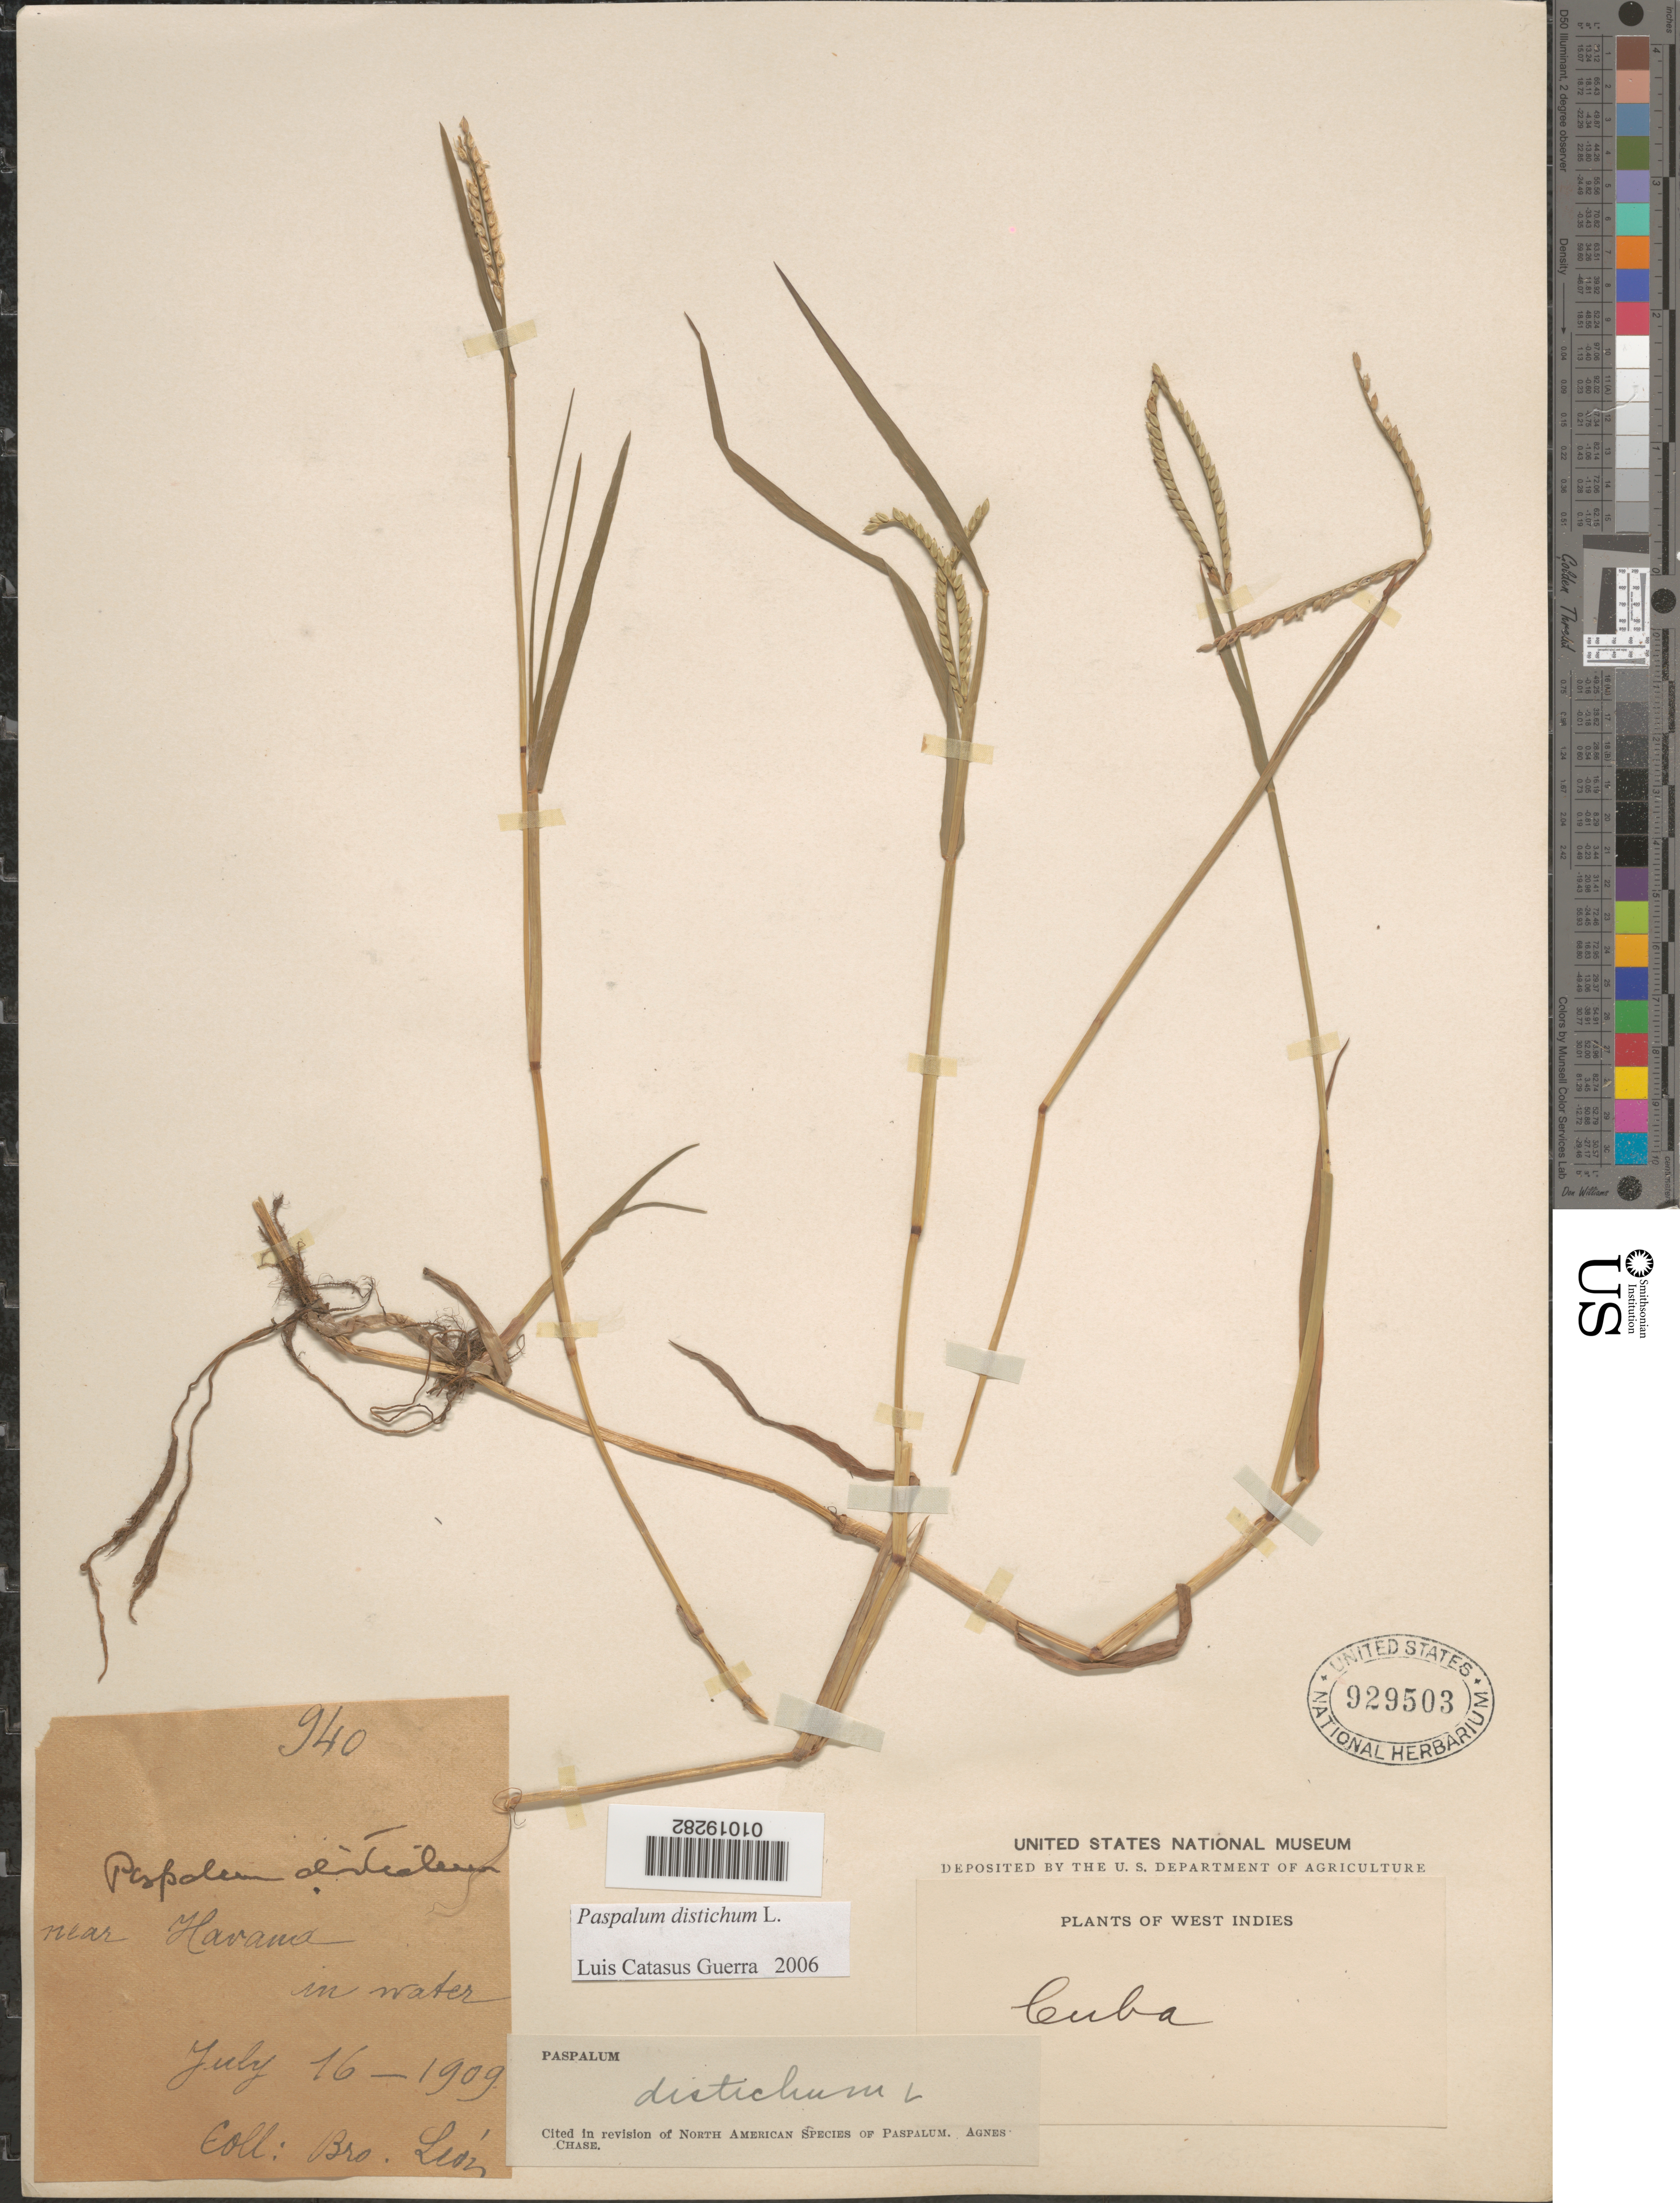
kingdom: Plantae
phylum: Tracheophyta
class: Liliopsida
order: Poales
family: Poaceae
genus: Paspalum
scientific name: Paspalum distichum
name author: L.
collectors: Bro. León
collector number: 940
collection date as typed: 16 Jul 1909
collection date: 1909-07-16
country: Cuba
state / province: La Habana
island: Cuba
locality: Near Havana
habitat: In water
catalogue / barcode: US 929503